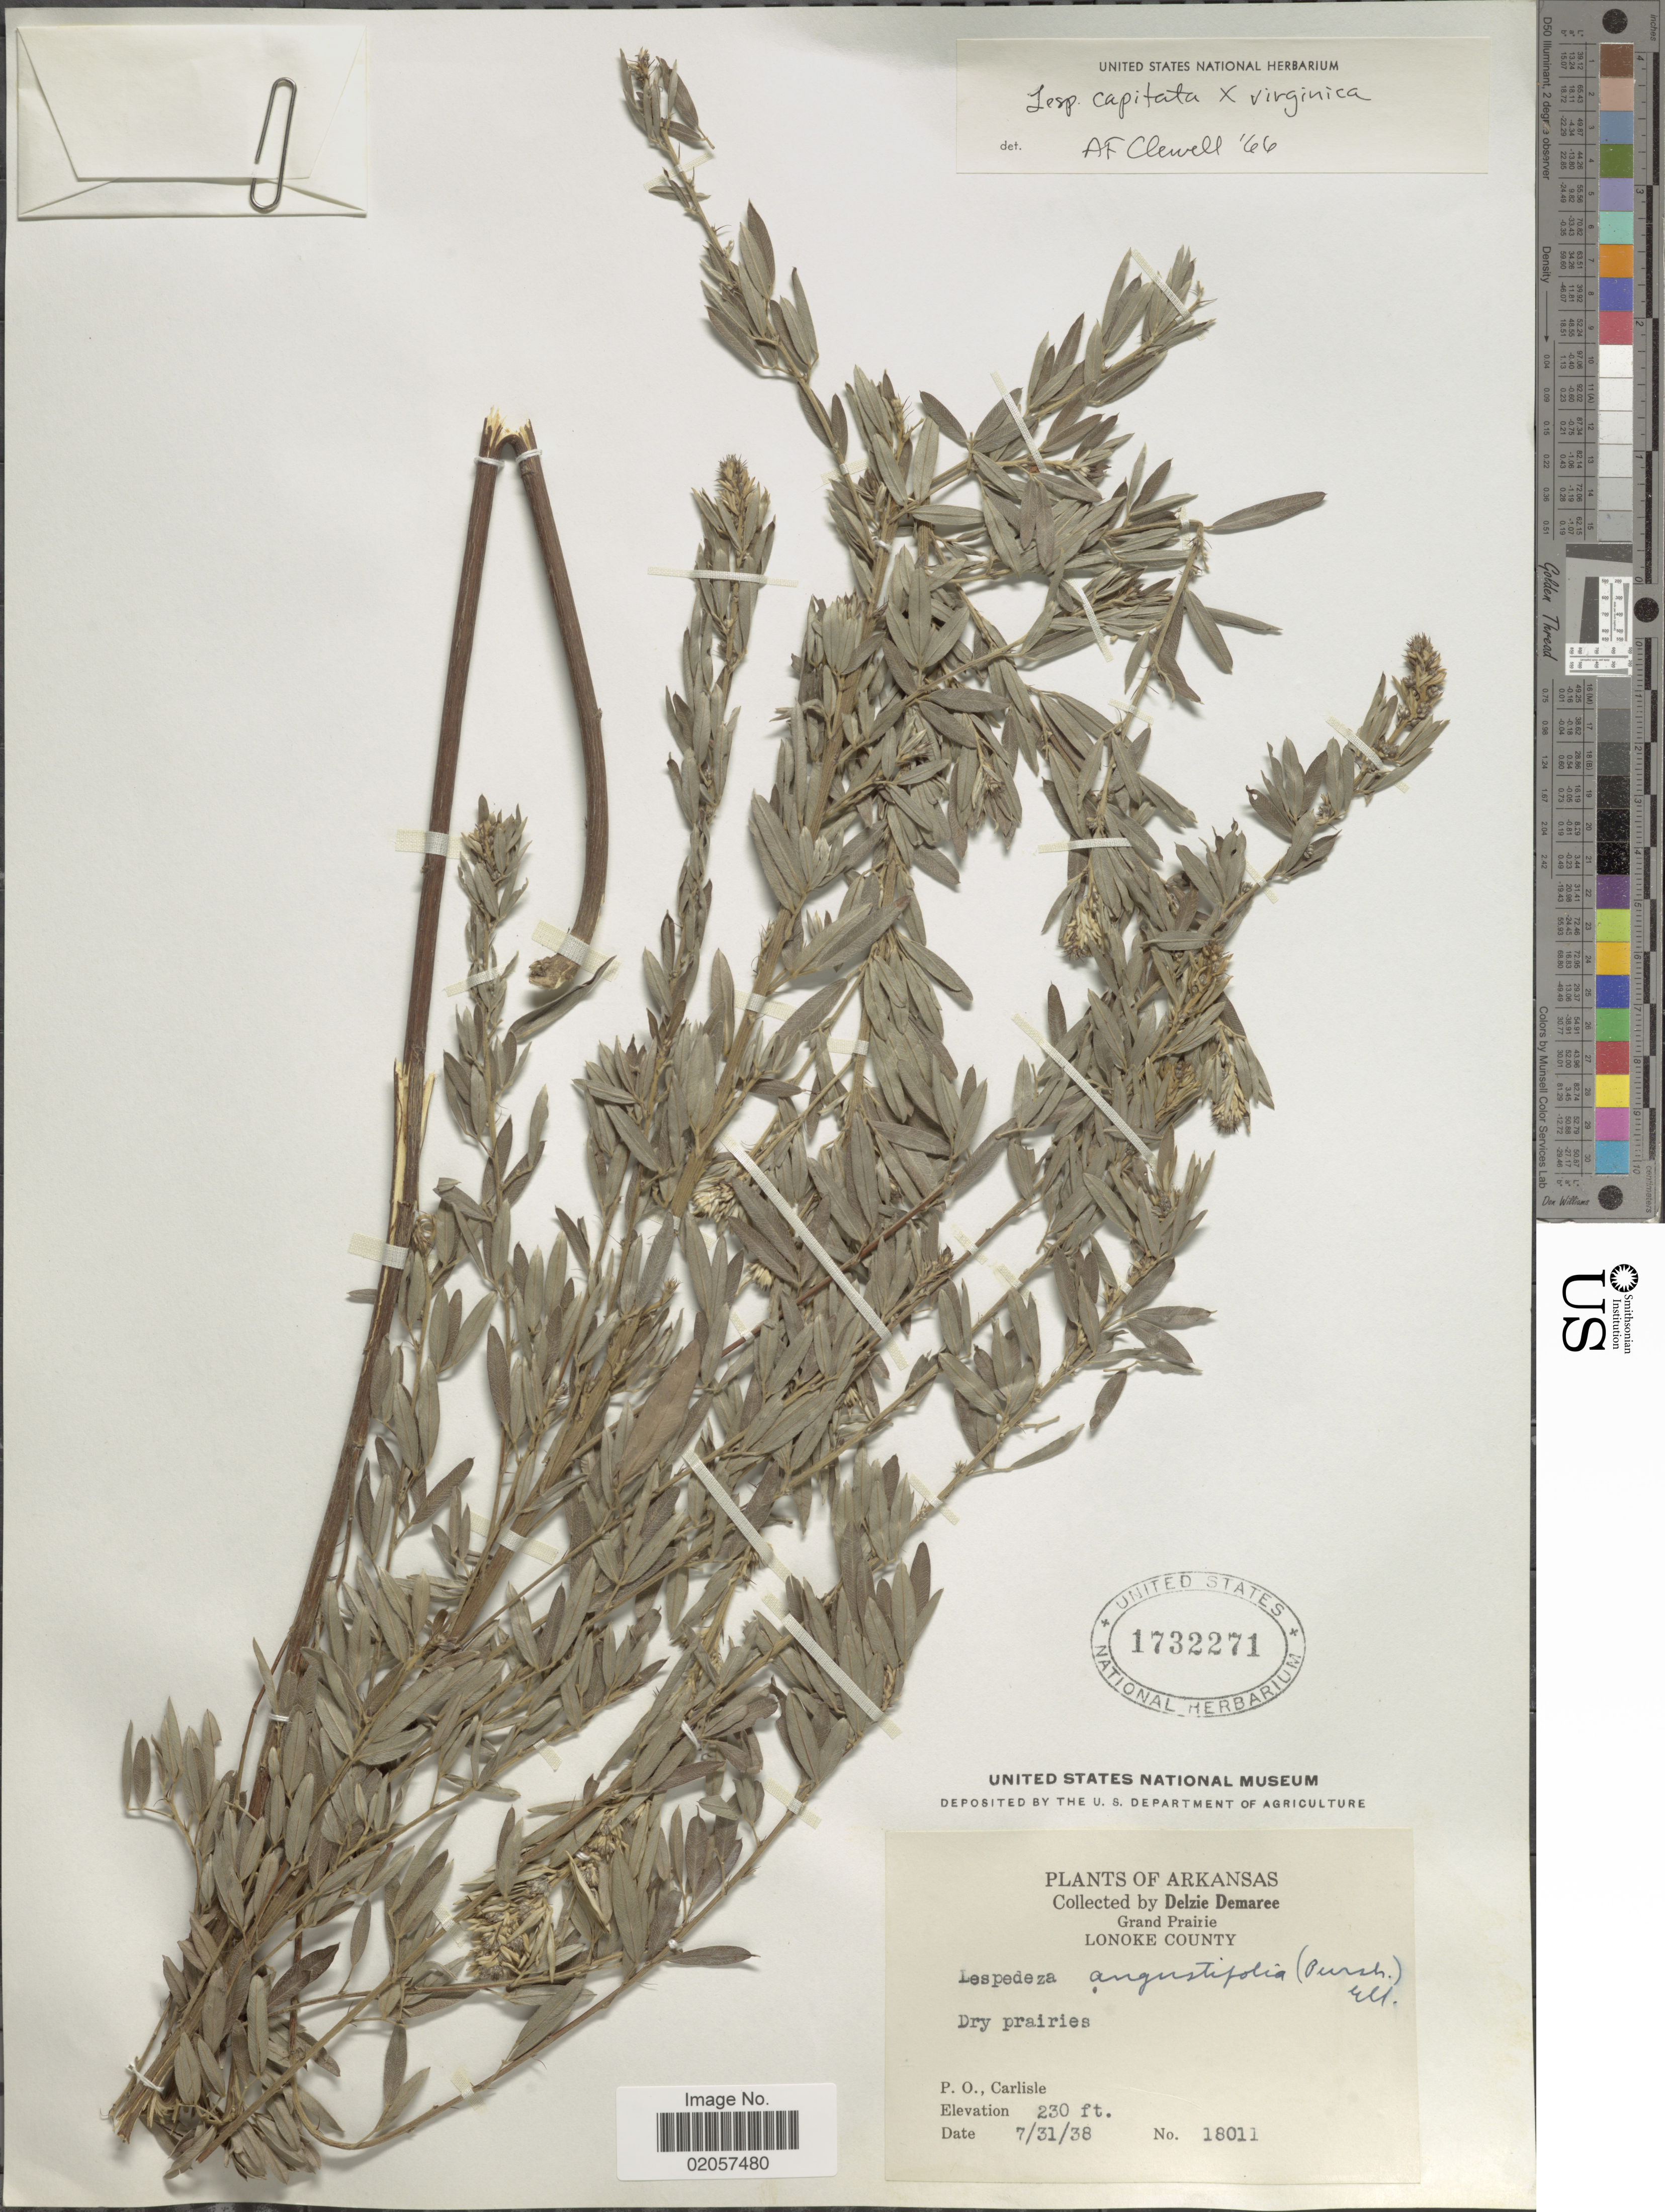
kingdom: Plantae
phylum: Tracheophyta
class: Magnoliopsida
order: Fabales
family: Fabaceae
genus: Lespedeza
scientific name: Lespedeza capitata x L. virginica (L.) Britton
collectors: D. Demaree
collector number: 18011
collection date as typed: Transcribed d/m/y: 31/7/38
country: United States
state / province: Arkansas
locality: Arkansas, Grand Prairie,Lonoke County, Carlisle.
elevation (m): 70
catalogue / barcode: US 1732271